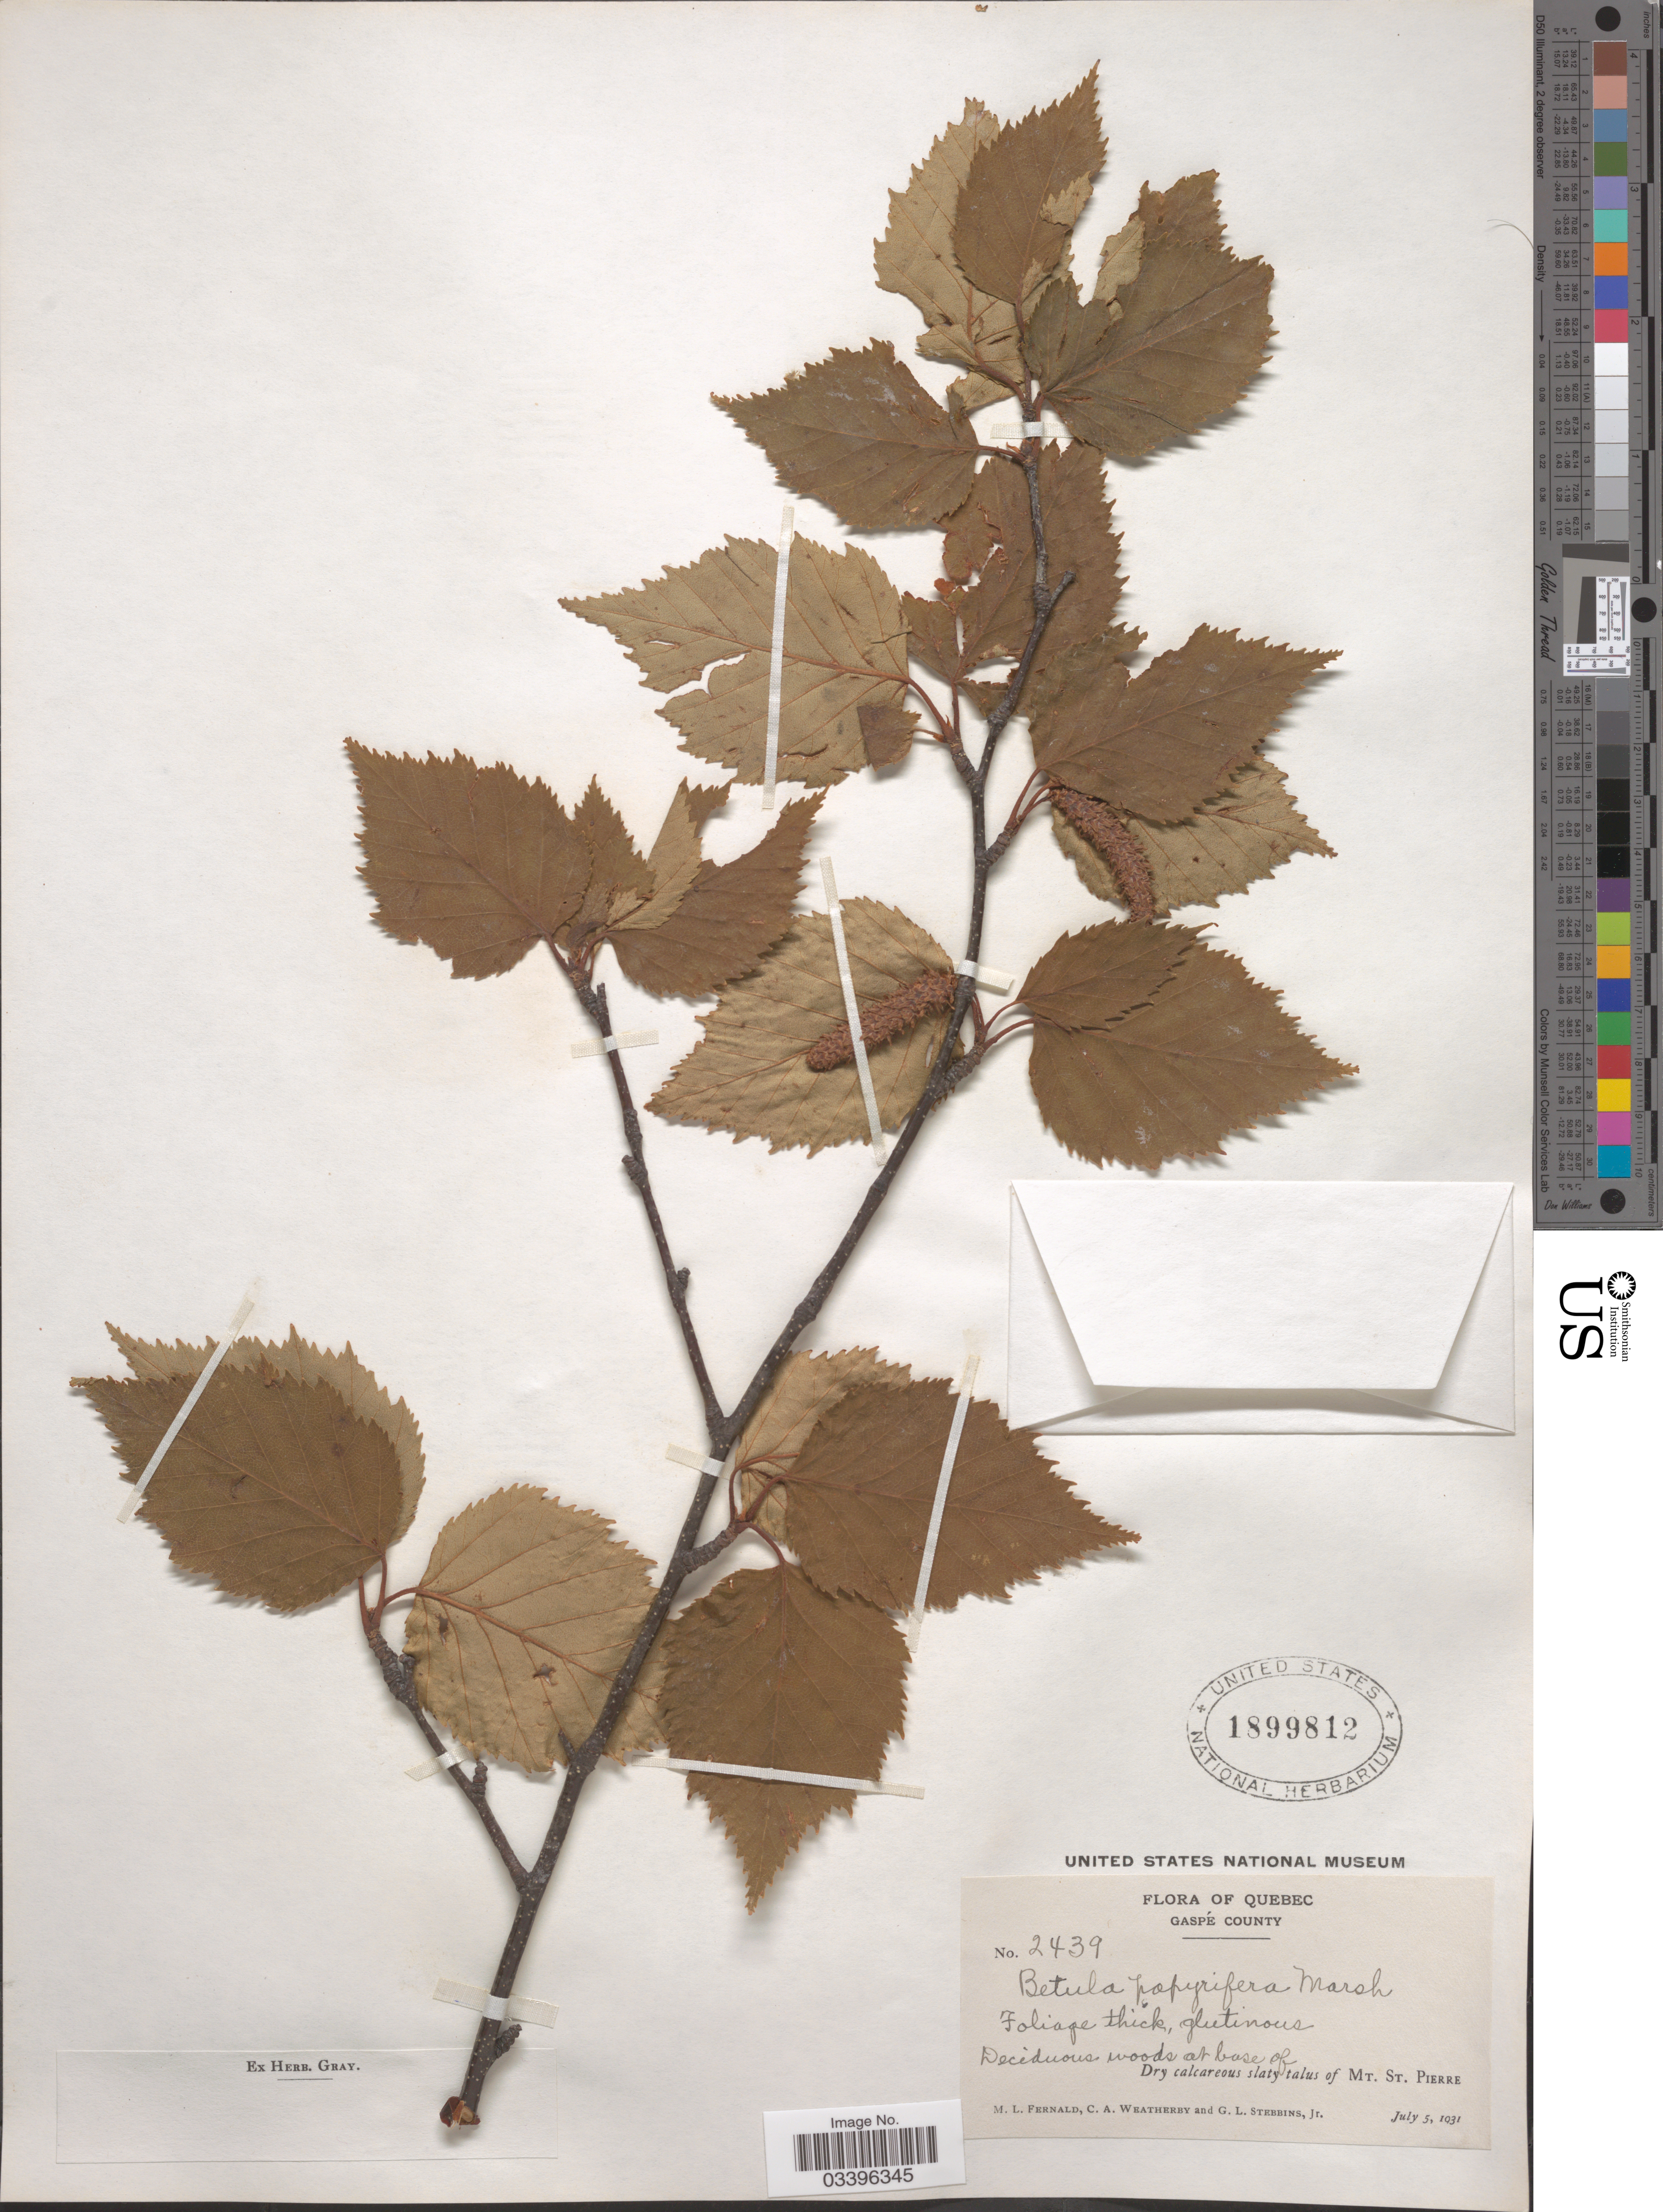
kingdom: Plantae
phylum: Tracheophyta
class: Magnoliopsida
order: Fagales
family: Betulaceae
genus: Betula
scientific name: Betula papyrifera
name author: Marshall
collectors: M. L. Fernald, C. A. Weatherby & G. L. Stebbins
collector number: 2439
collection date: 1931-07-05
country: Canada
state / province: Quebec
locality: Gaspé County. At base of dry calcareous slaty talus of Mt. St. Pierre.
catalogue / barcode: US 1899812